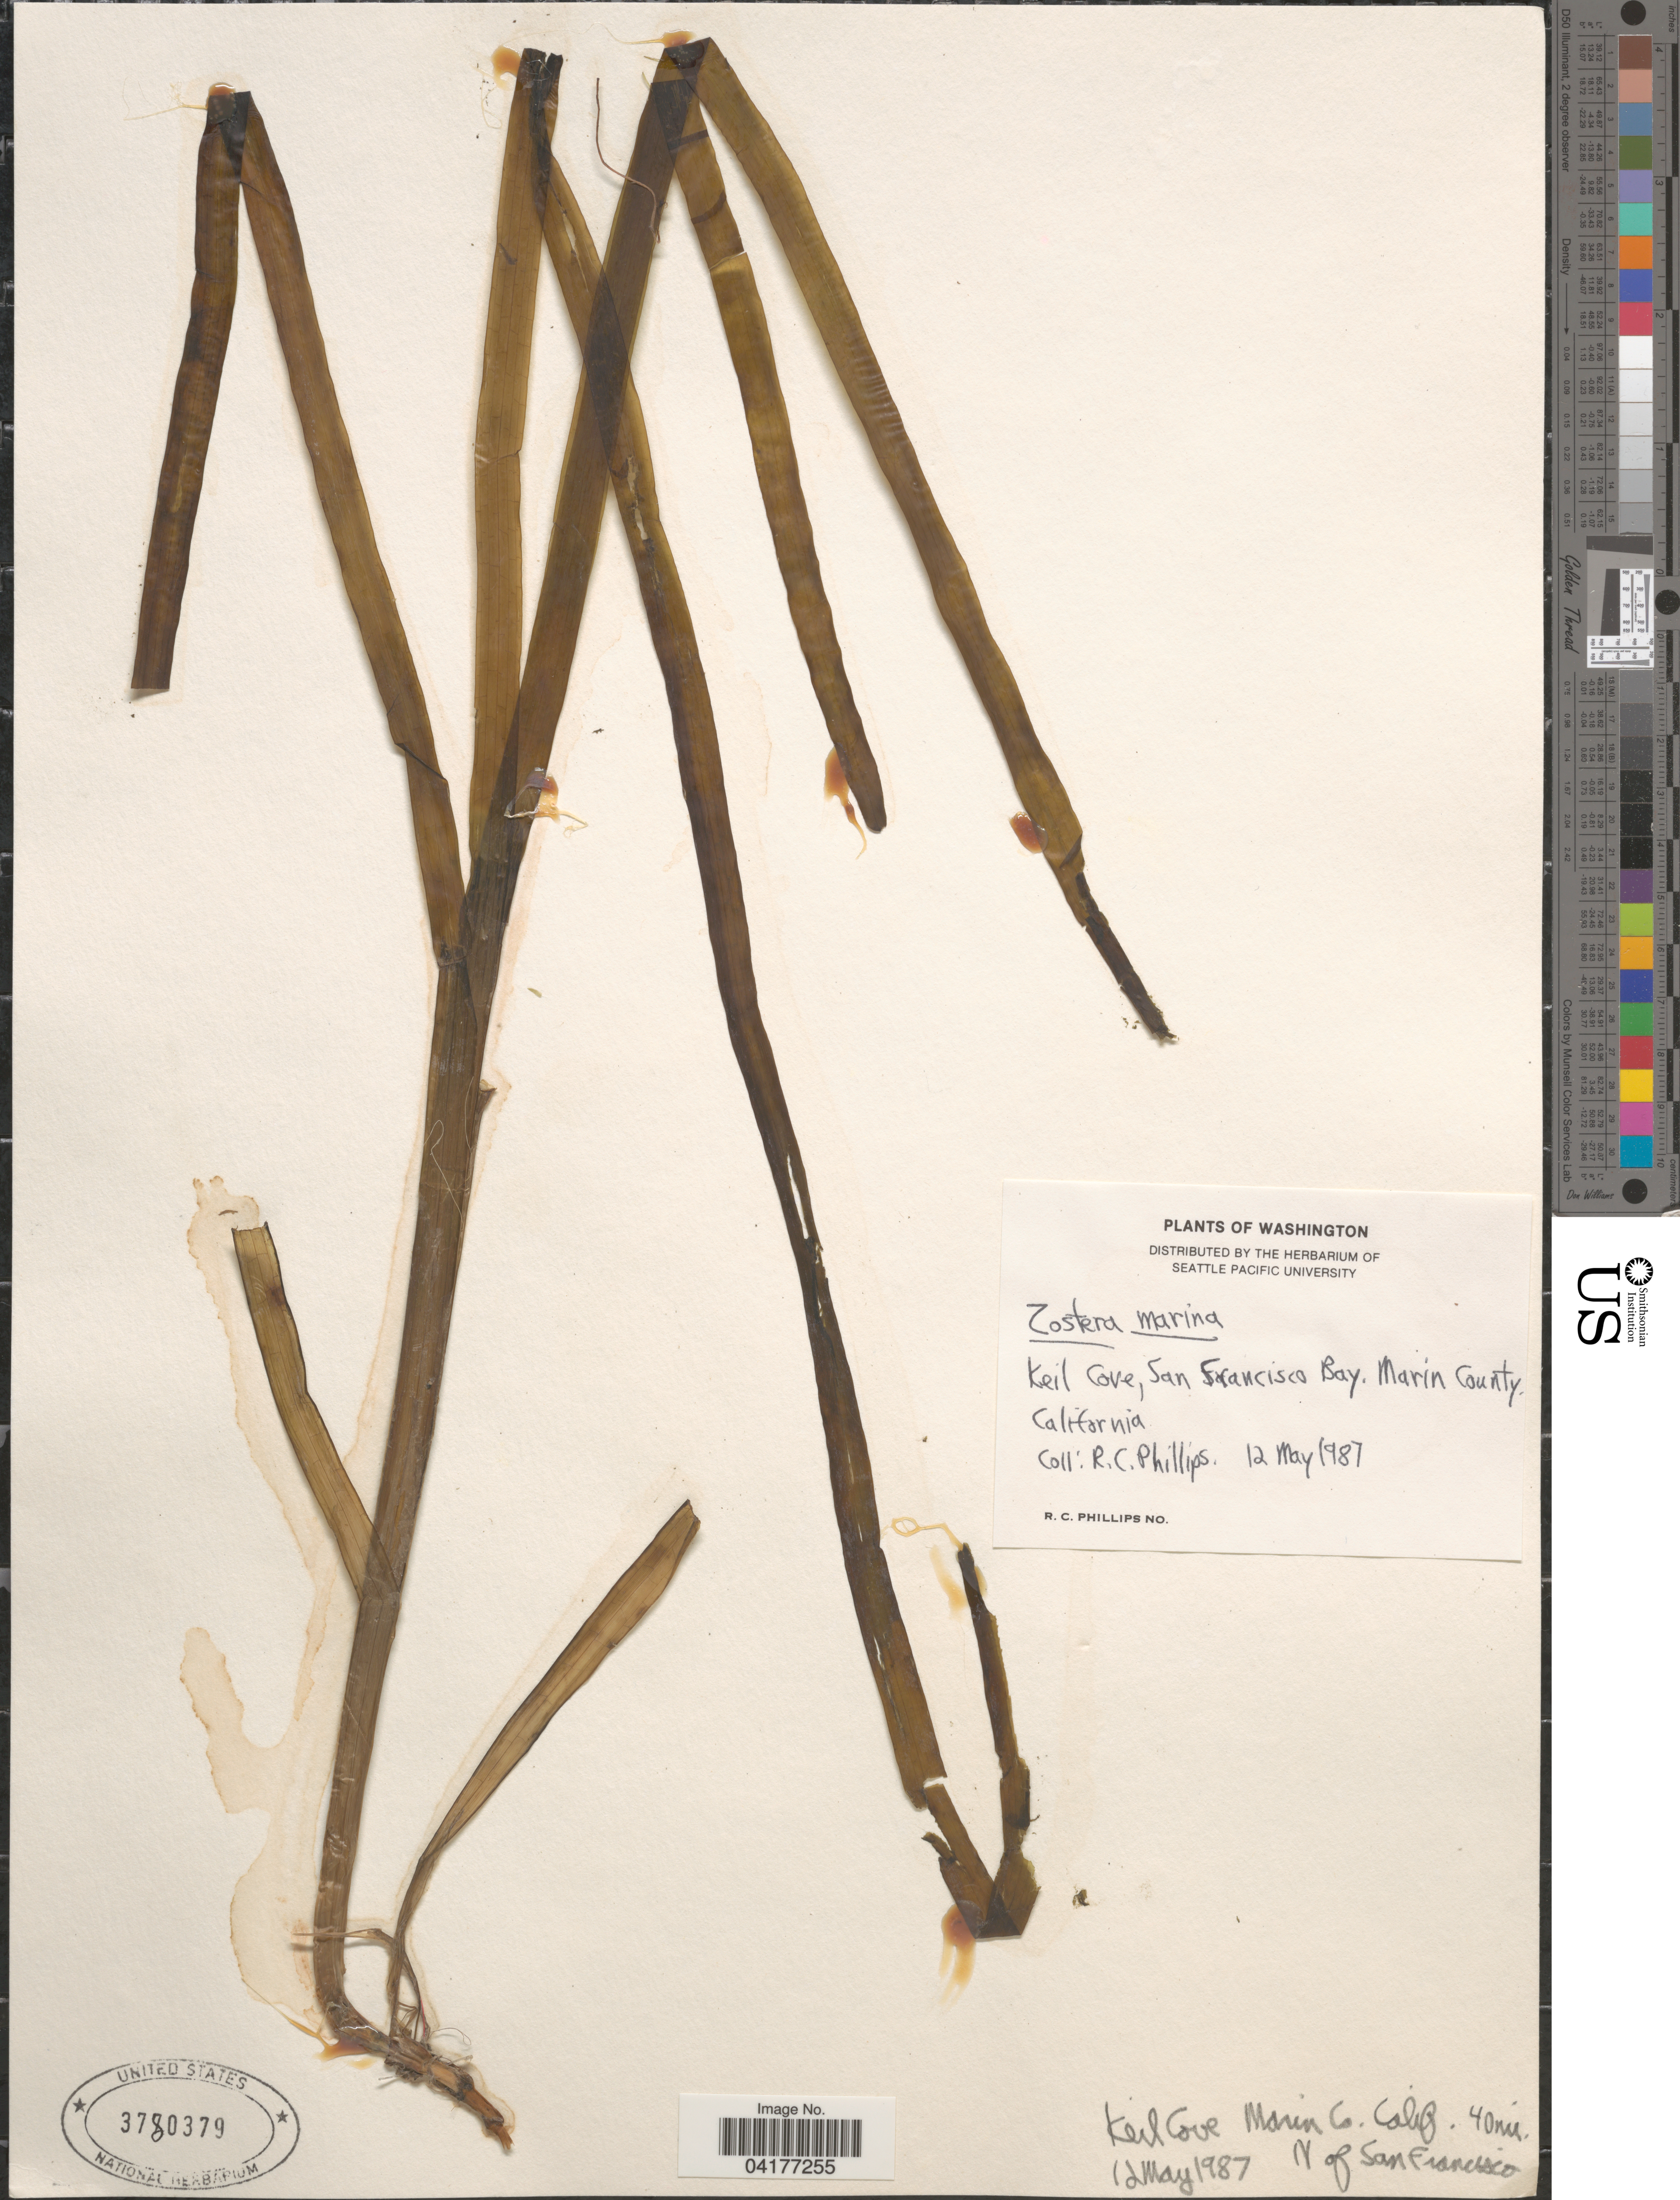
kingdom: Plantae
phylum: Tracheophyta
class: Liliopsida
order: Alismatales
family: Zosteraceae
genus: Zostera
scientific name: Zostera marina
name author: L.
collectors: R. C. Phillips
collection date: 1987-05-12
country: United States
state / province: California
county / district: Marin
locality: Keil Cove, San Francisco Bay. Marin County. 40 mi. N of San Francisco.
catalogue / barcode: US 3780379